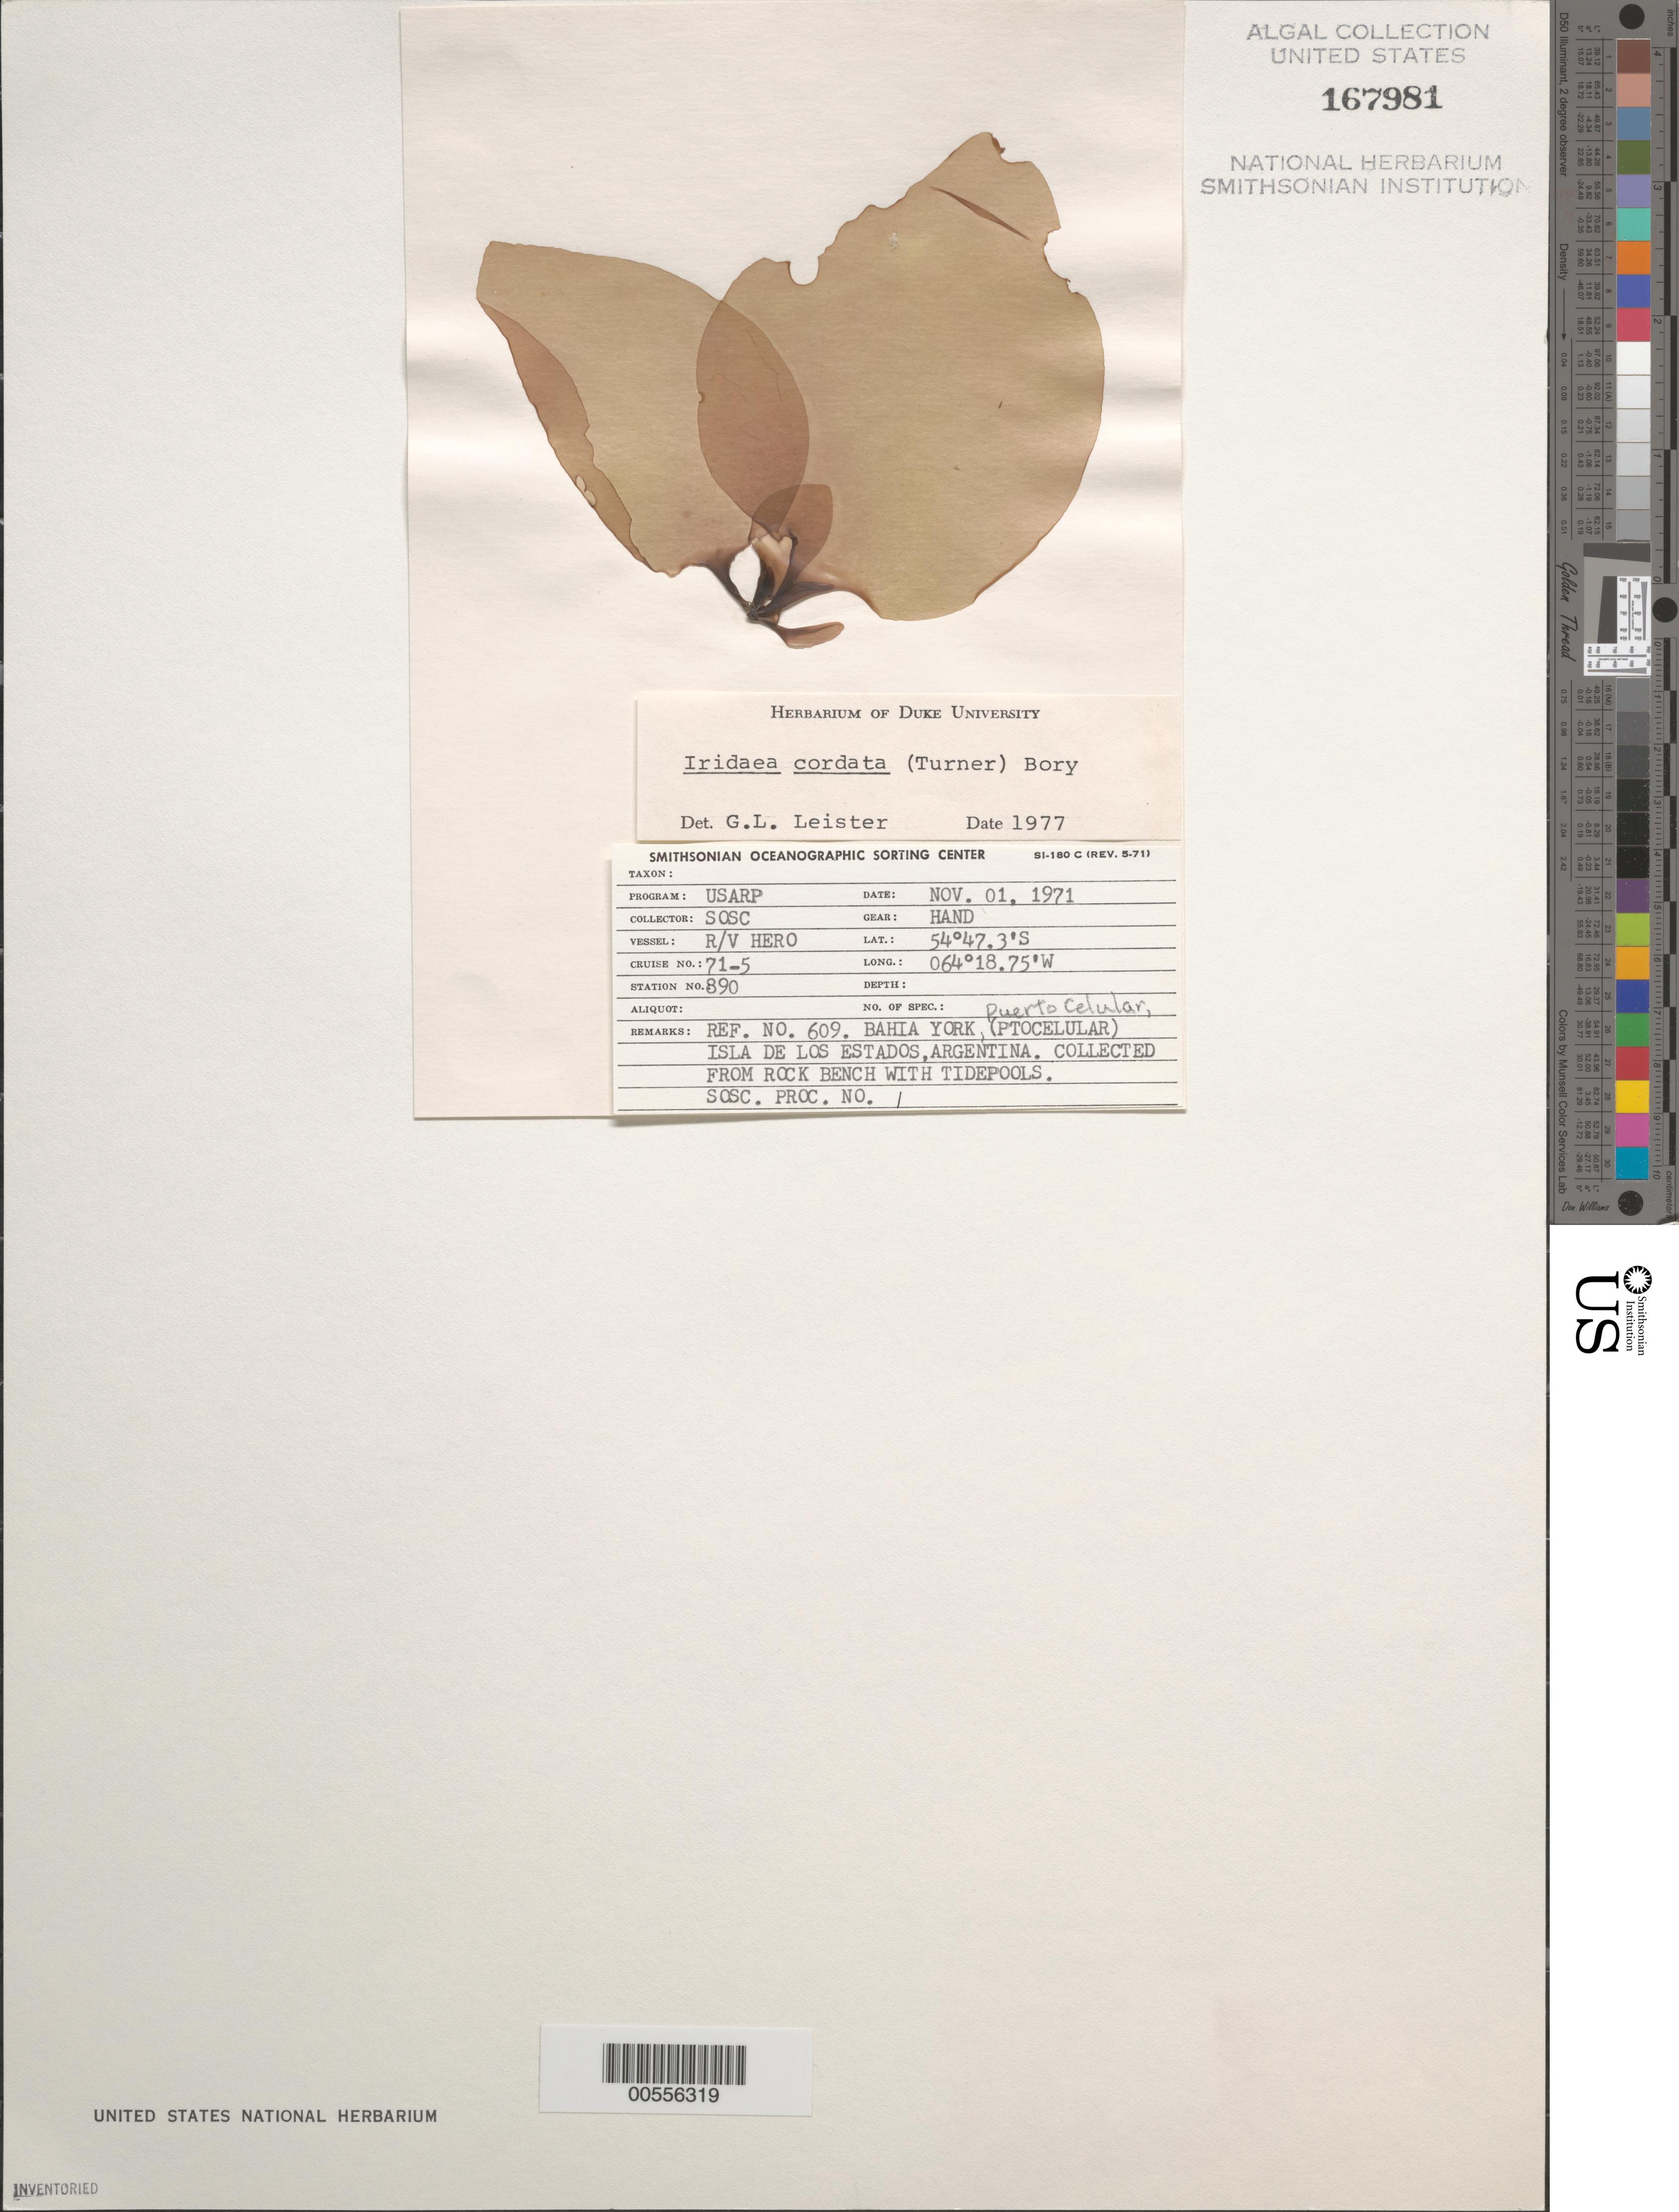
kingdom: Plantae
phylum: Rhodophyta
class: Florideophyceae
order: Gigartinales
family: Gigartinaceae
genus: Iridaea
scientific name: Iridaea cordata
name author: (Turner) Bory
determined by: Leister, G. L.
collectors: SOSC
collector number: Station 890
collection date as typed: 01 Nov 1971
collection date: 1971-11-01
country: Argentina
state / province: Tierra del Fuego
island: Isla de los Estados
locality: Bahia York, Puerto Celular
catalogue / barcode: US 167981